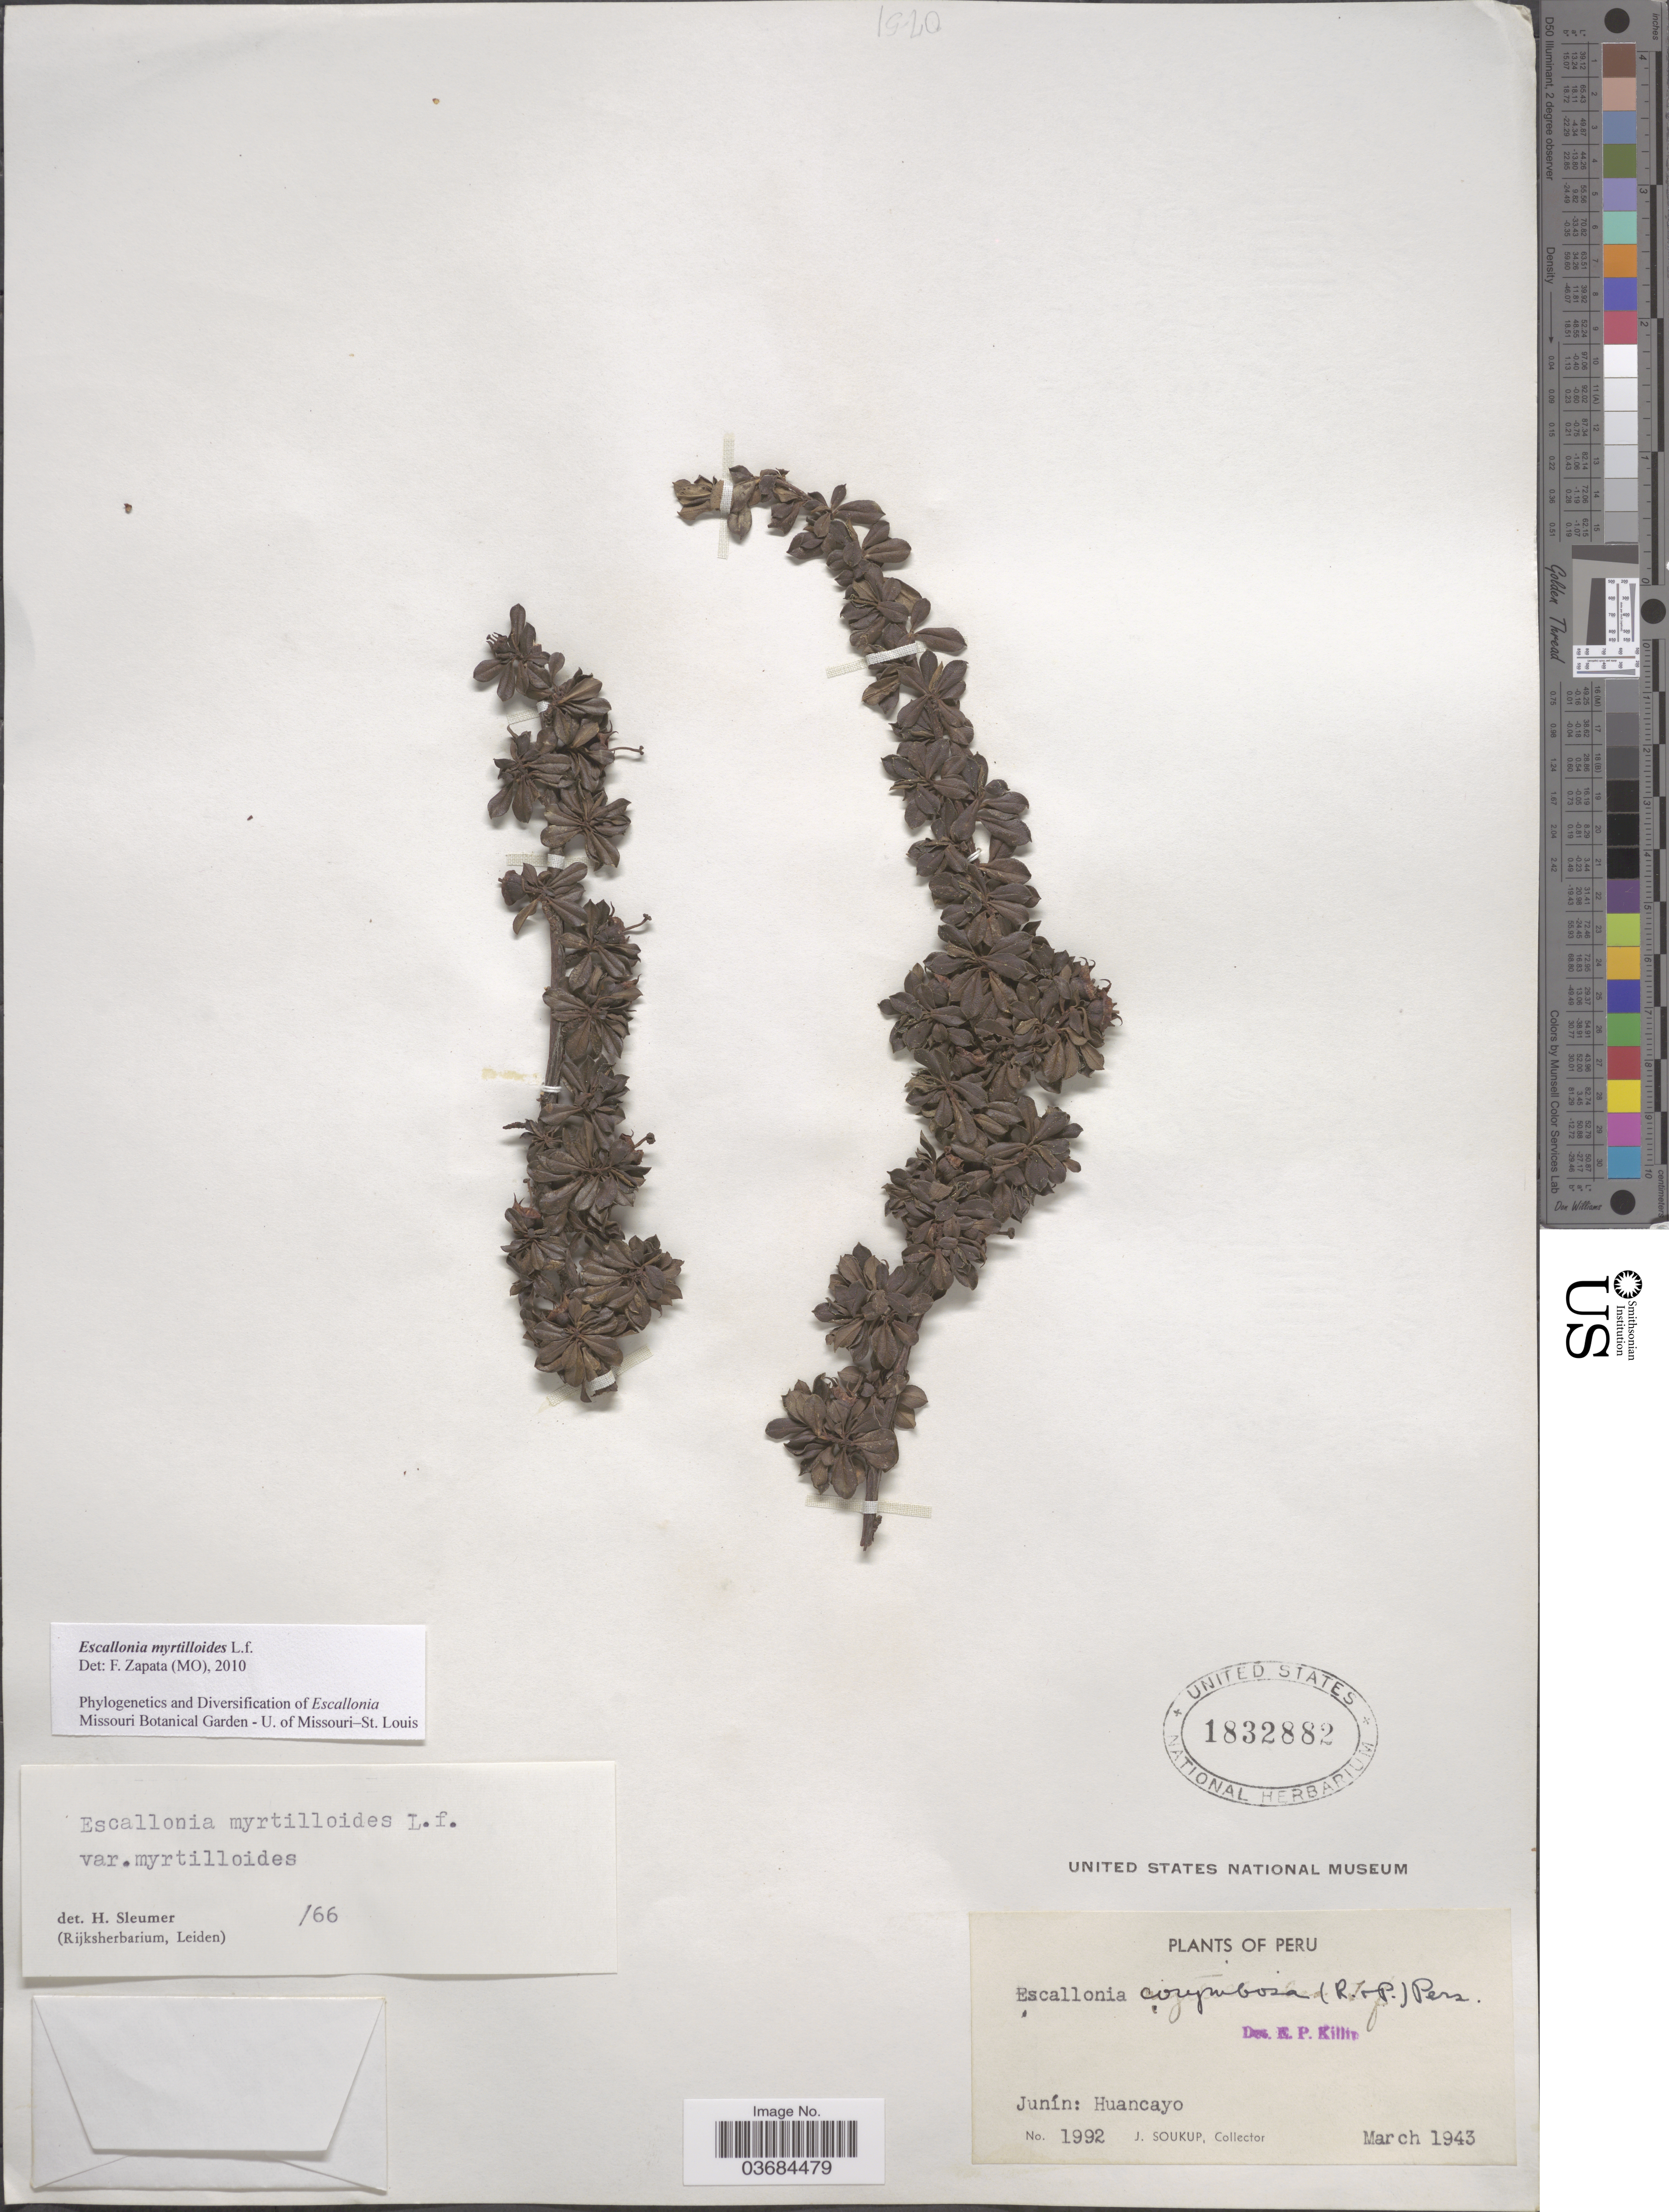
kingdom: Plantae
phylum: Tracheophyta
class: Magnoliopsida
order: Escalloniales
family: Escalloniaceae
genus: Escallonia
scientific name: Escallonia myrtilloides var. myrtilloides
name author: L. f.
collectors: J. Soukup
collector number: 1992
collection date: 1943-03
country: Peru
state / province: Junín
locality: Huancayo.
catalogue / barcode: US 1832882